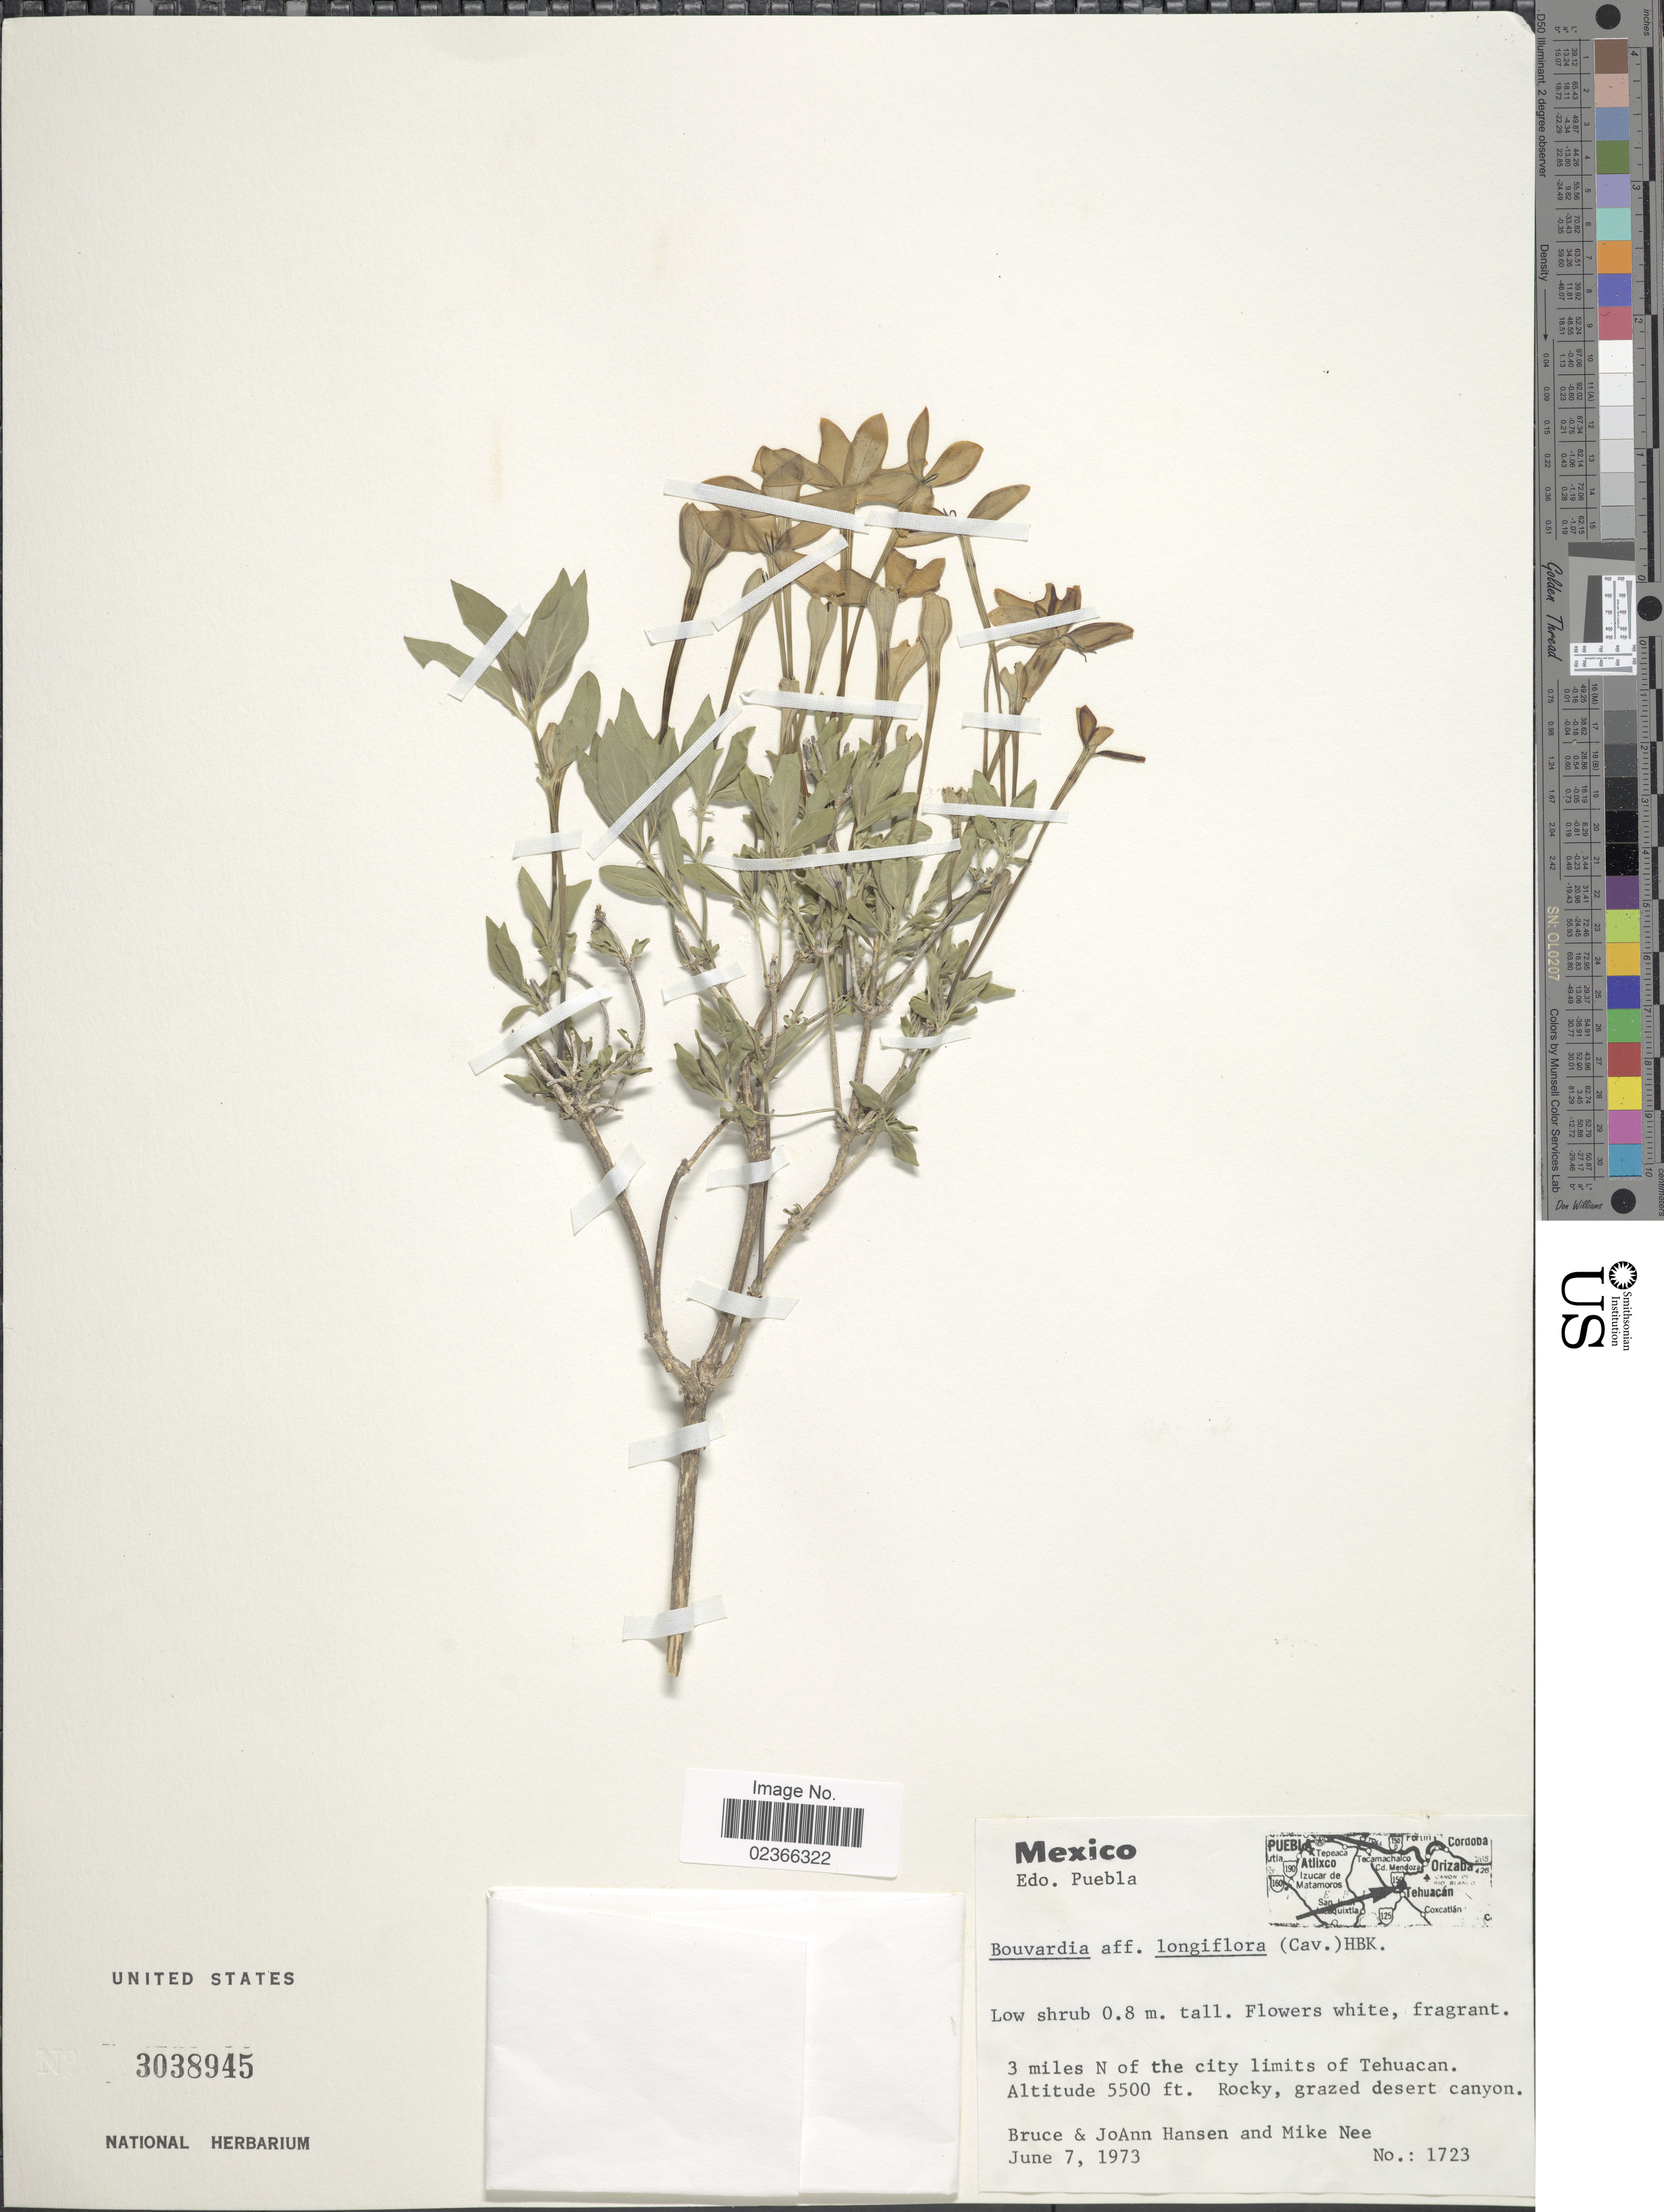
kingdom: Plantae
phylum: Tracheophyta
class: Magnoliopsida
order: Gentianales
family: Rubiaceae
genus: Bouvardia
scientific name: Bouvardia longiflora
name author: (Cav.) Kunth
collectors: B. Hansen, J. Hansen & M. Nee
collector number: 1723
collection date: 1973-06-07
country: Mexico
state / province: Puebla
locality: Edo. Puebla. 3 miles N of the city limits of Tehuacan.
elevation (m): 1676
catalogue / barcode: US 3038945